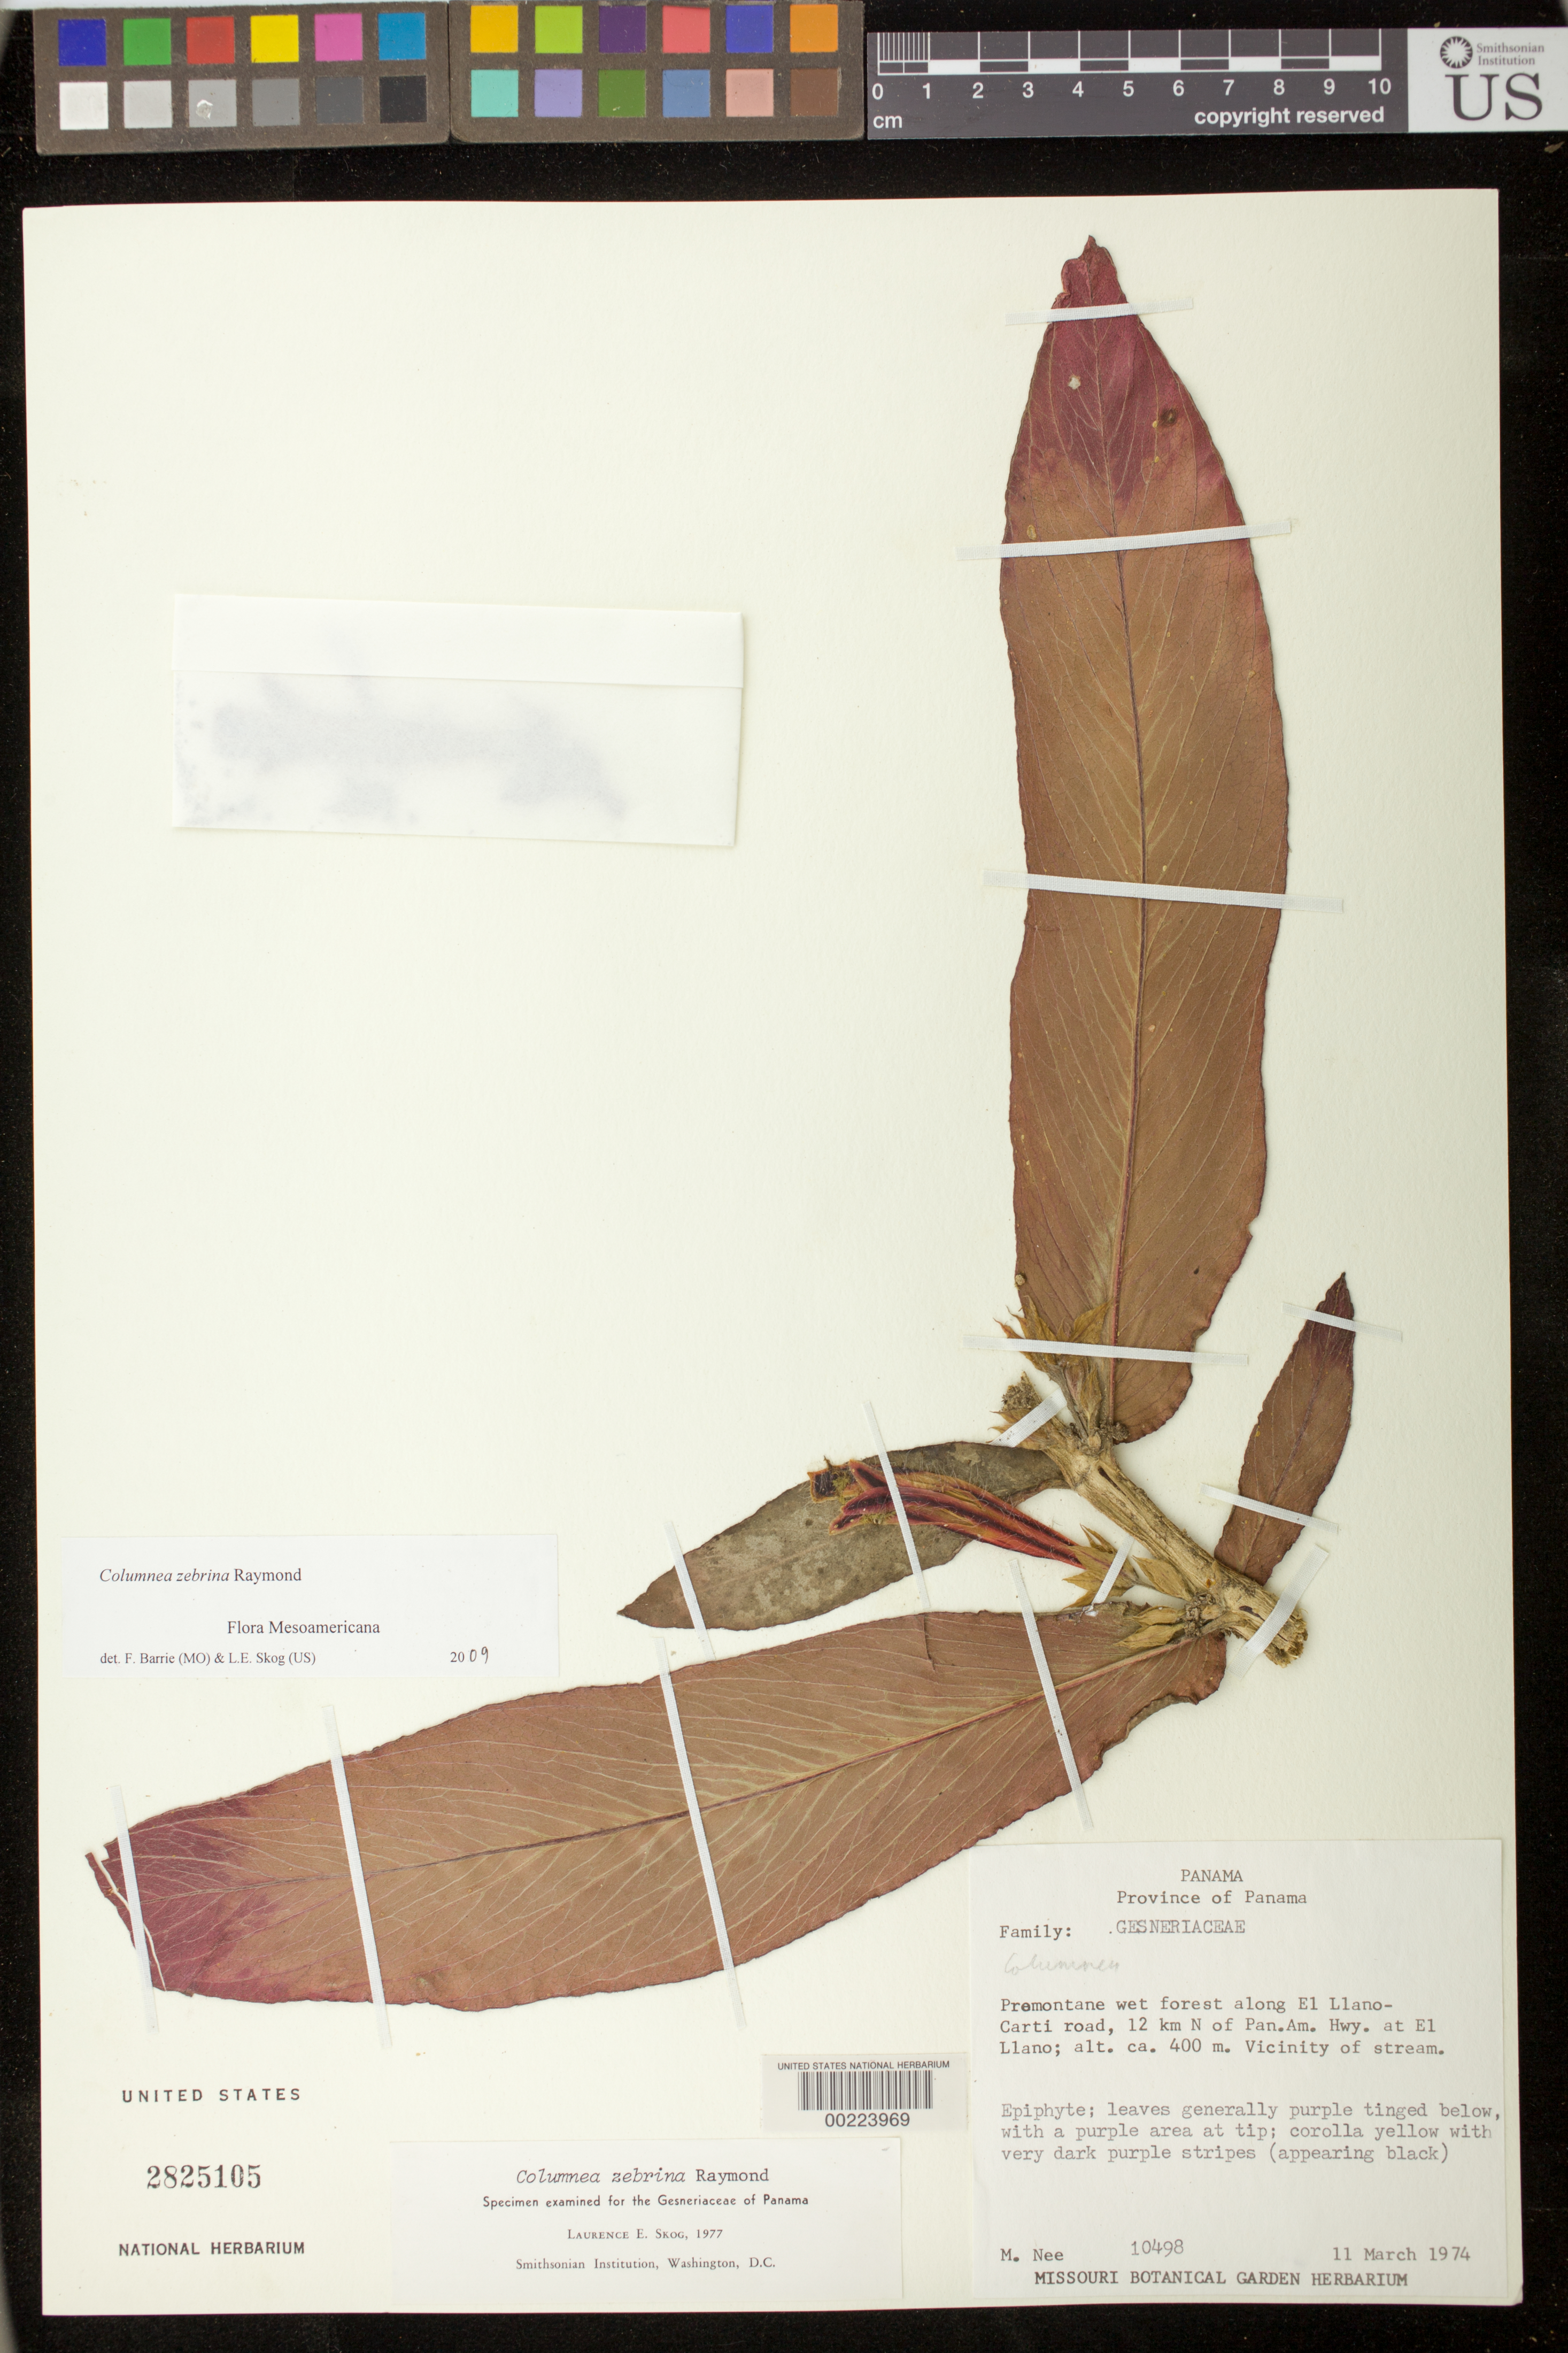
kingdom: Plantae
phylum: Tracheophyta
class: Magnoliopsida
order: Lamiales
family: Gesneriaceae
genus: Columnea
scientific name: Columnea zebrina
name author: Raymond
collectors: M. Nee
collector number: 10498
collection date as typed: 11 Mar 1974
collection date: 1974-03-11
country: Panama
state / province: Panamá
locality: El Llano-Carti road, 12 km N of Pan Am Hwy at El Llano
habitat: Premontane wet forest, vicinity of stream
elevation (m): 400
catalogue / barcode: US 2825105